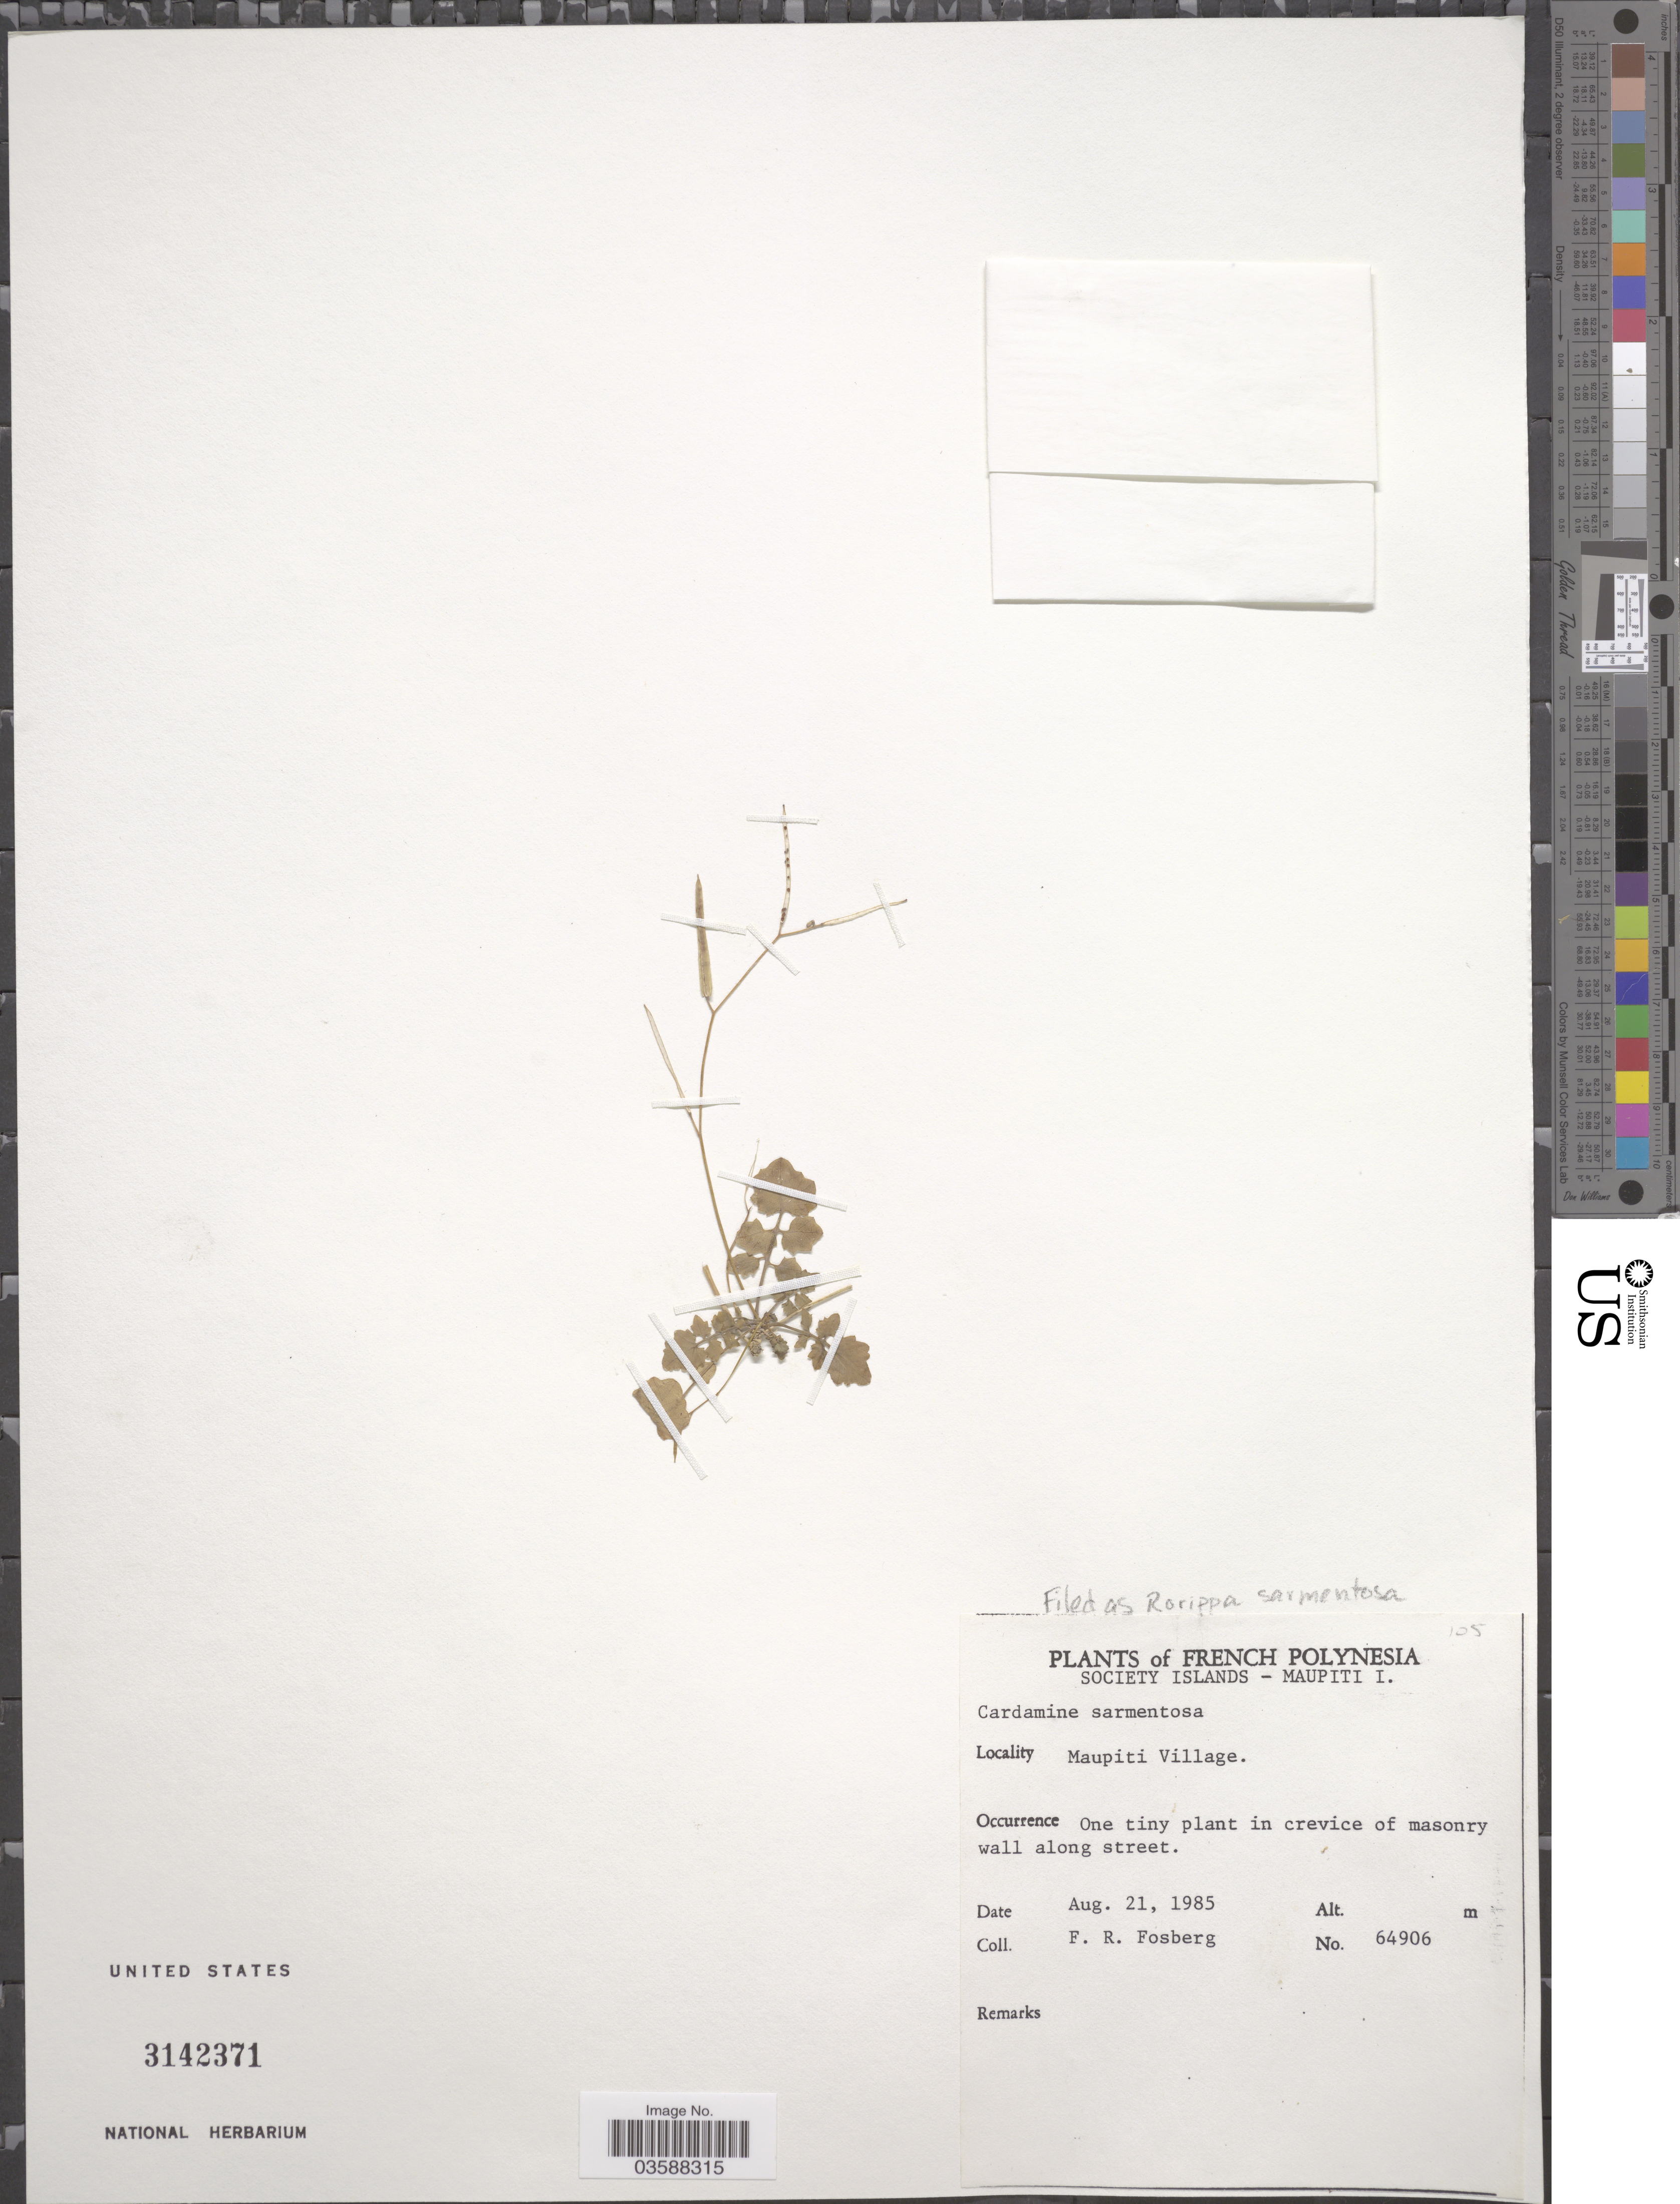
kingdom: Plantae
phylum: Tracheophyta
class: Magnoliopsida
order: Brassicales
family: Brassicaceae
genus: Rorippa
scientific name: Rorippa sarmentosa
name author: (Sol. ex G. Forst.) J.F. Macbr.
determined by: Strong, M. T., (US), Smithsonian Institution - National Museum of Natural History (UNITED STATES)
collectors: F. R. Fosberg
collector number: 64906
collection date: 1985-08-21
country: French Polynesia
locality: Society Islands - Maupiti I. Maupiti Village.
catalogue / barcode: US 3142371